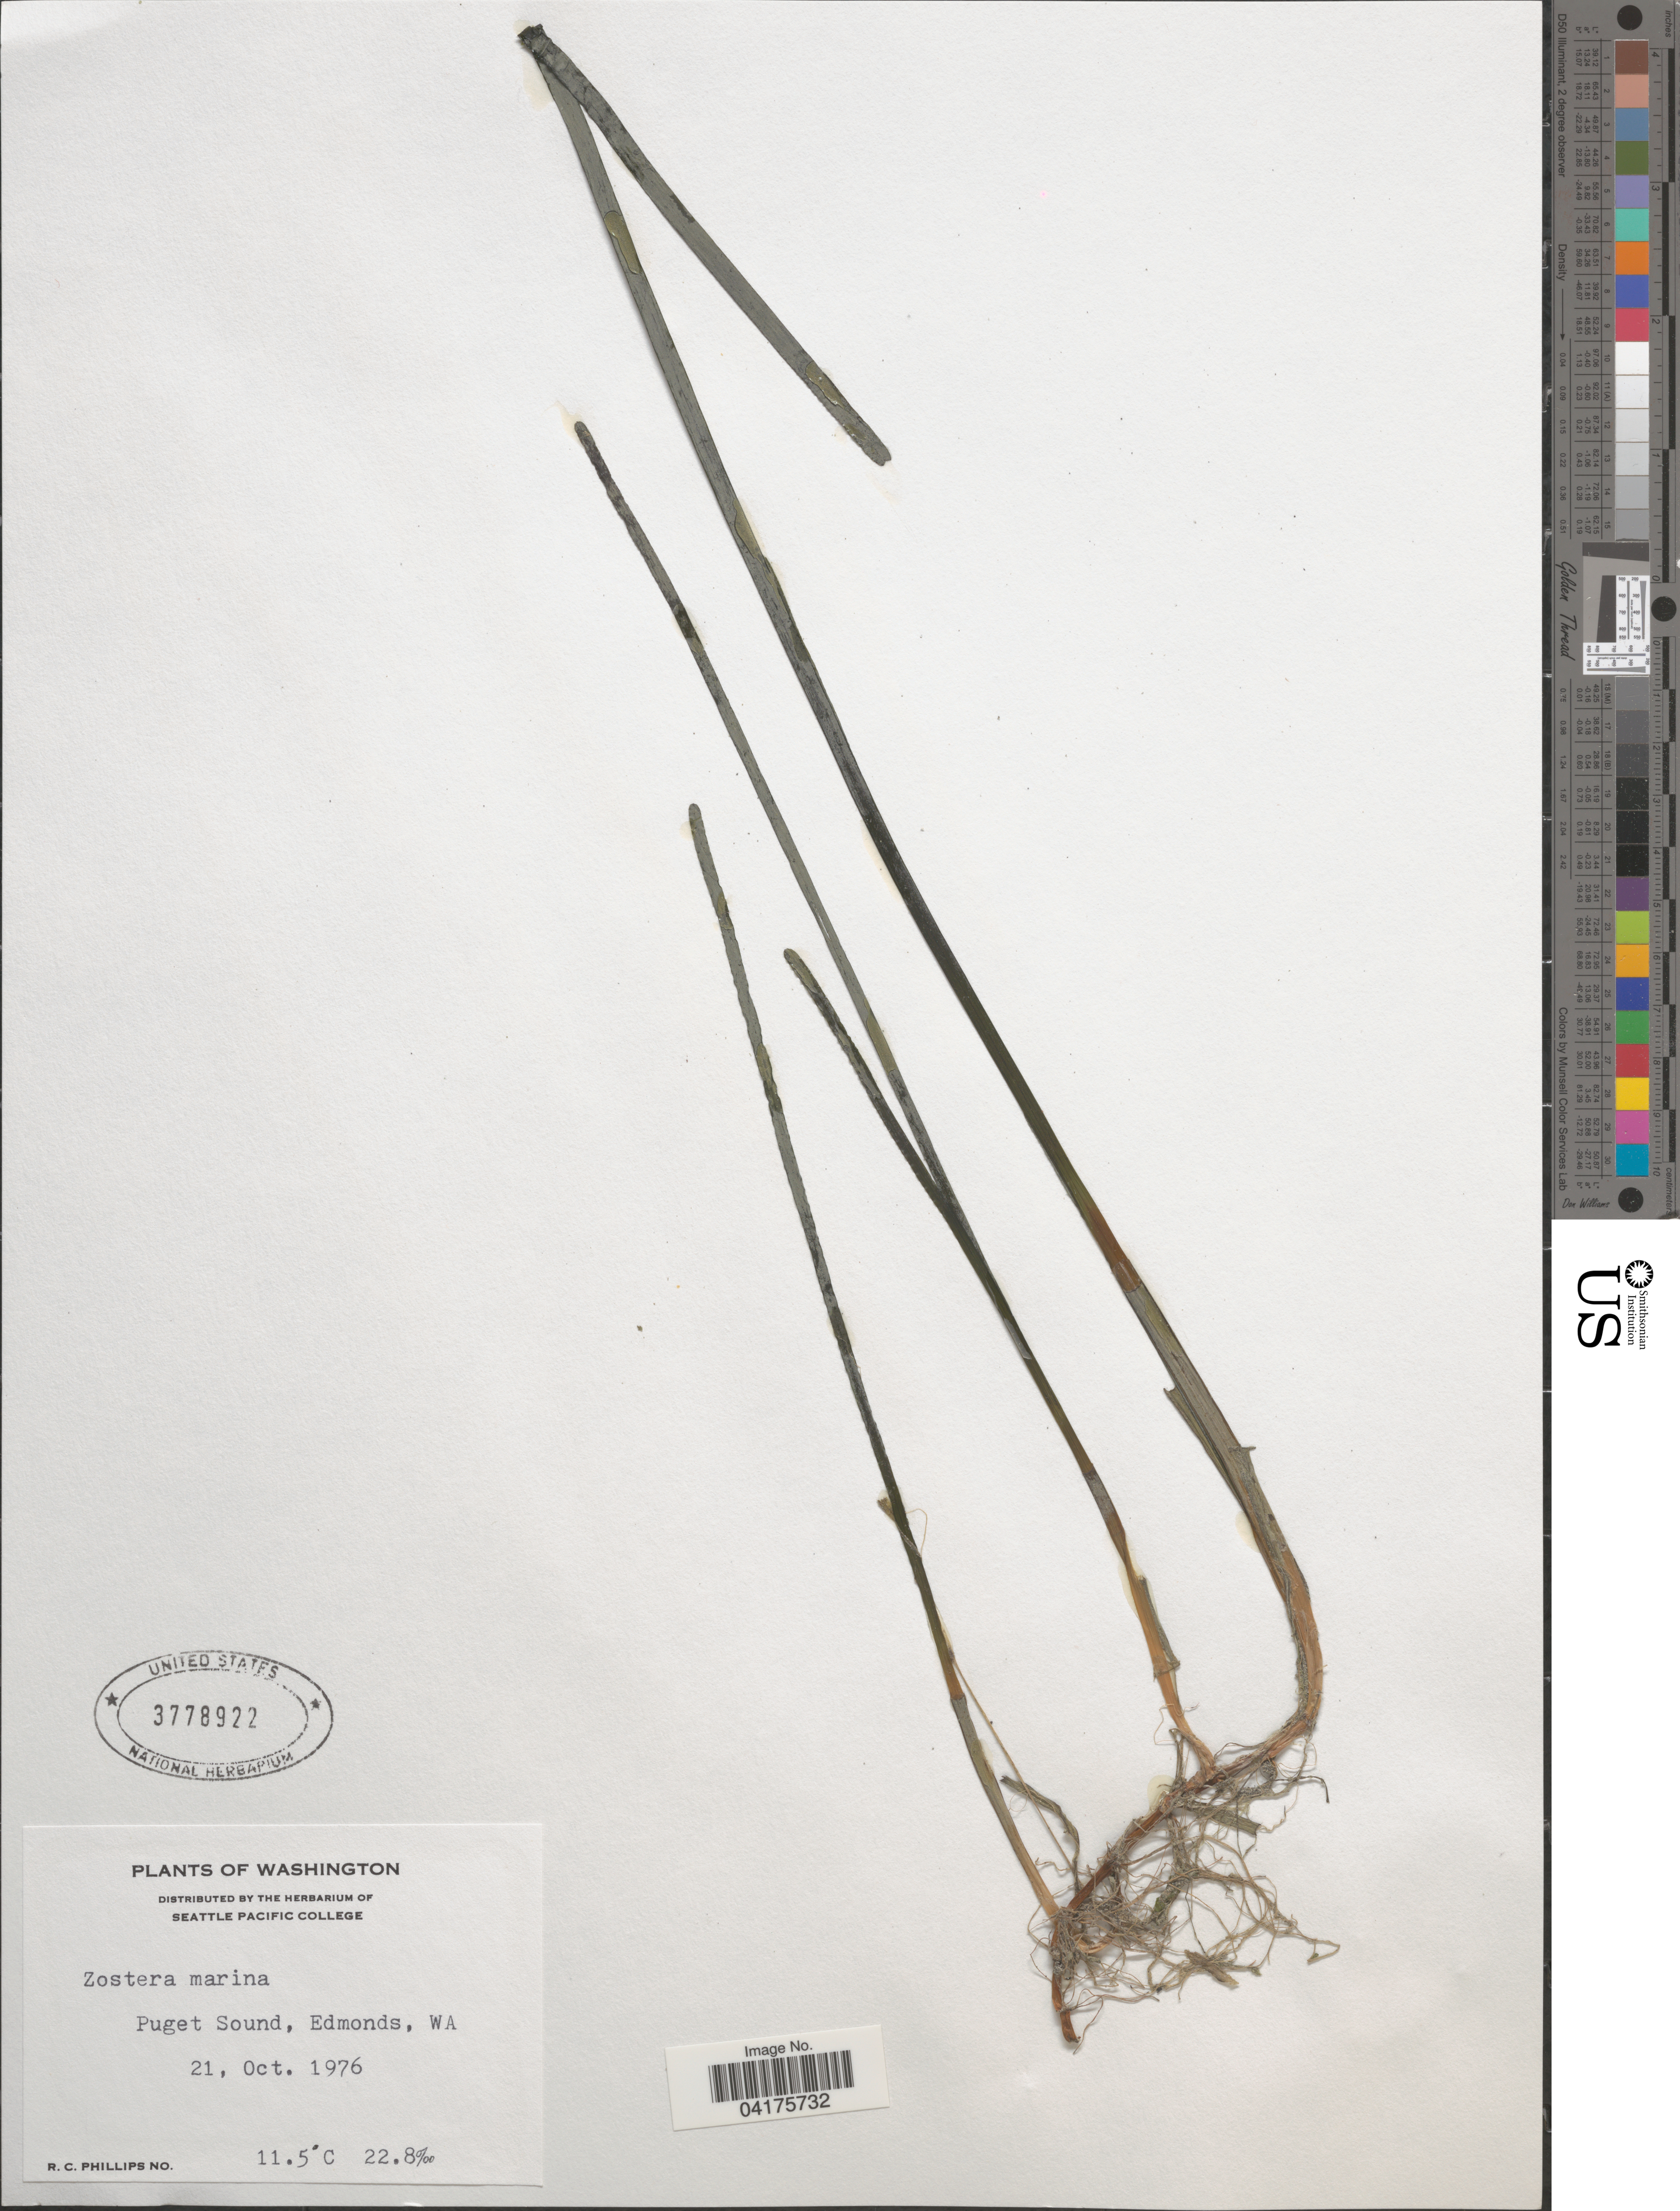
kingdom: Plantae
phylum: Tracheophyta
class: Liliopsida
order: Alismatales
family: Zosteraceae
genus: Zostera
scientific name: Zostera marina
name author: L.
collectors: R. C. Phillips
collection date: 1976-10-21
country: United States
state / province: Washington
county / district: King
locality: Puget Sound, Edmonds.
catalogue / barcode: US 3778922